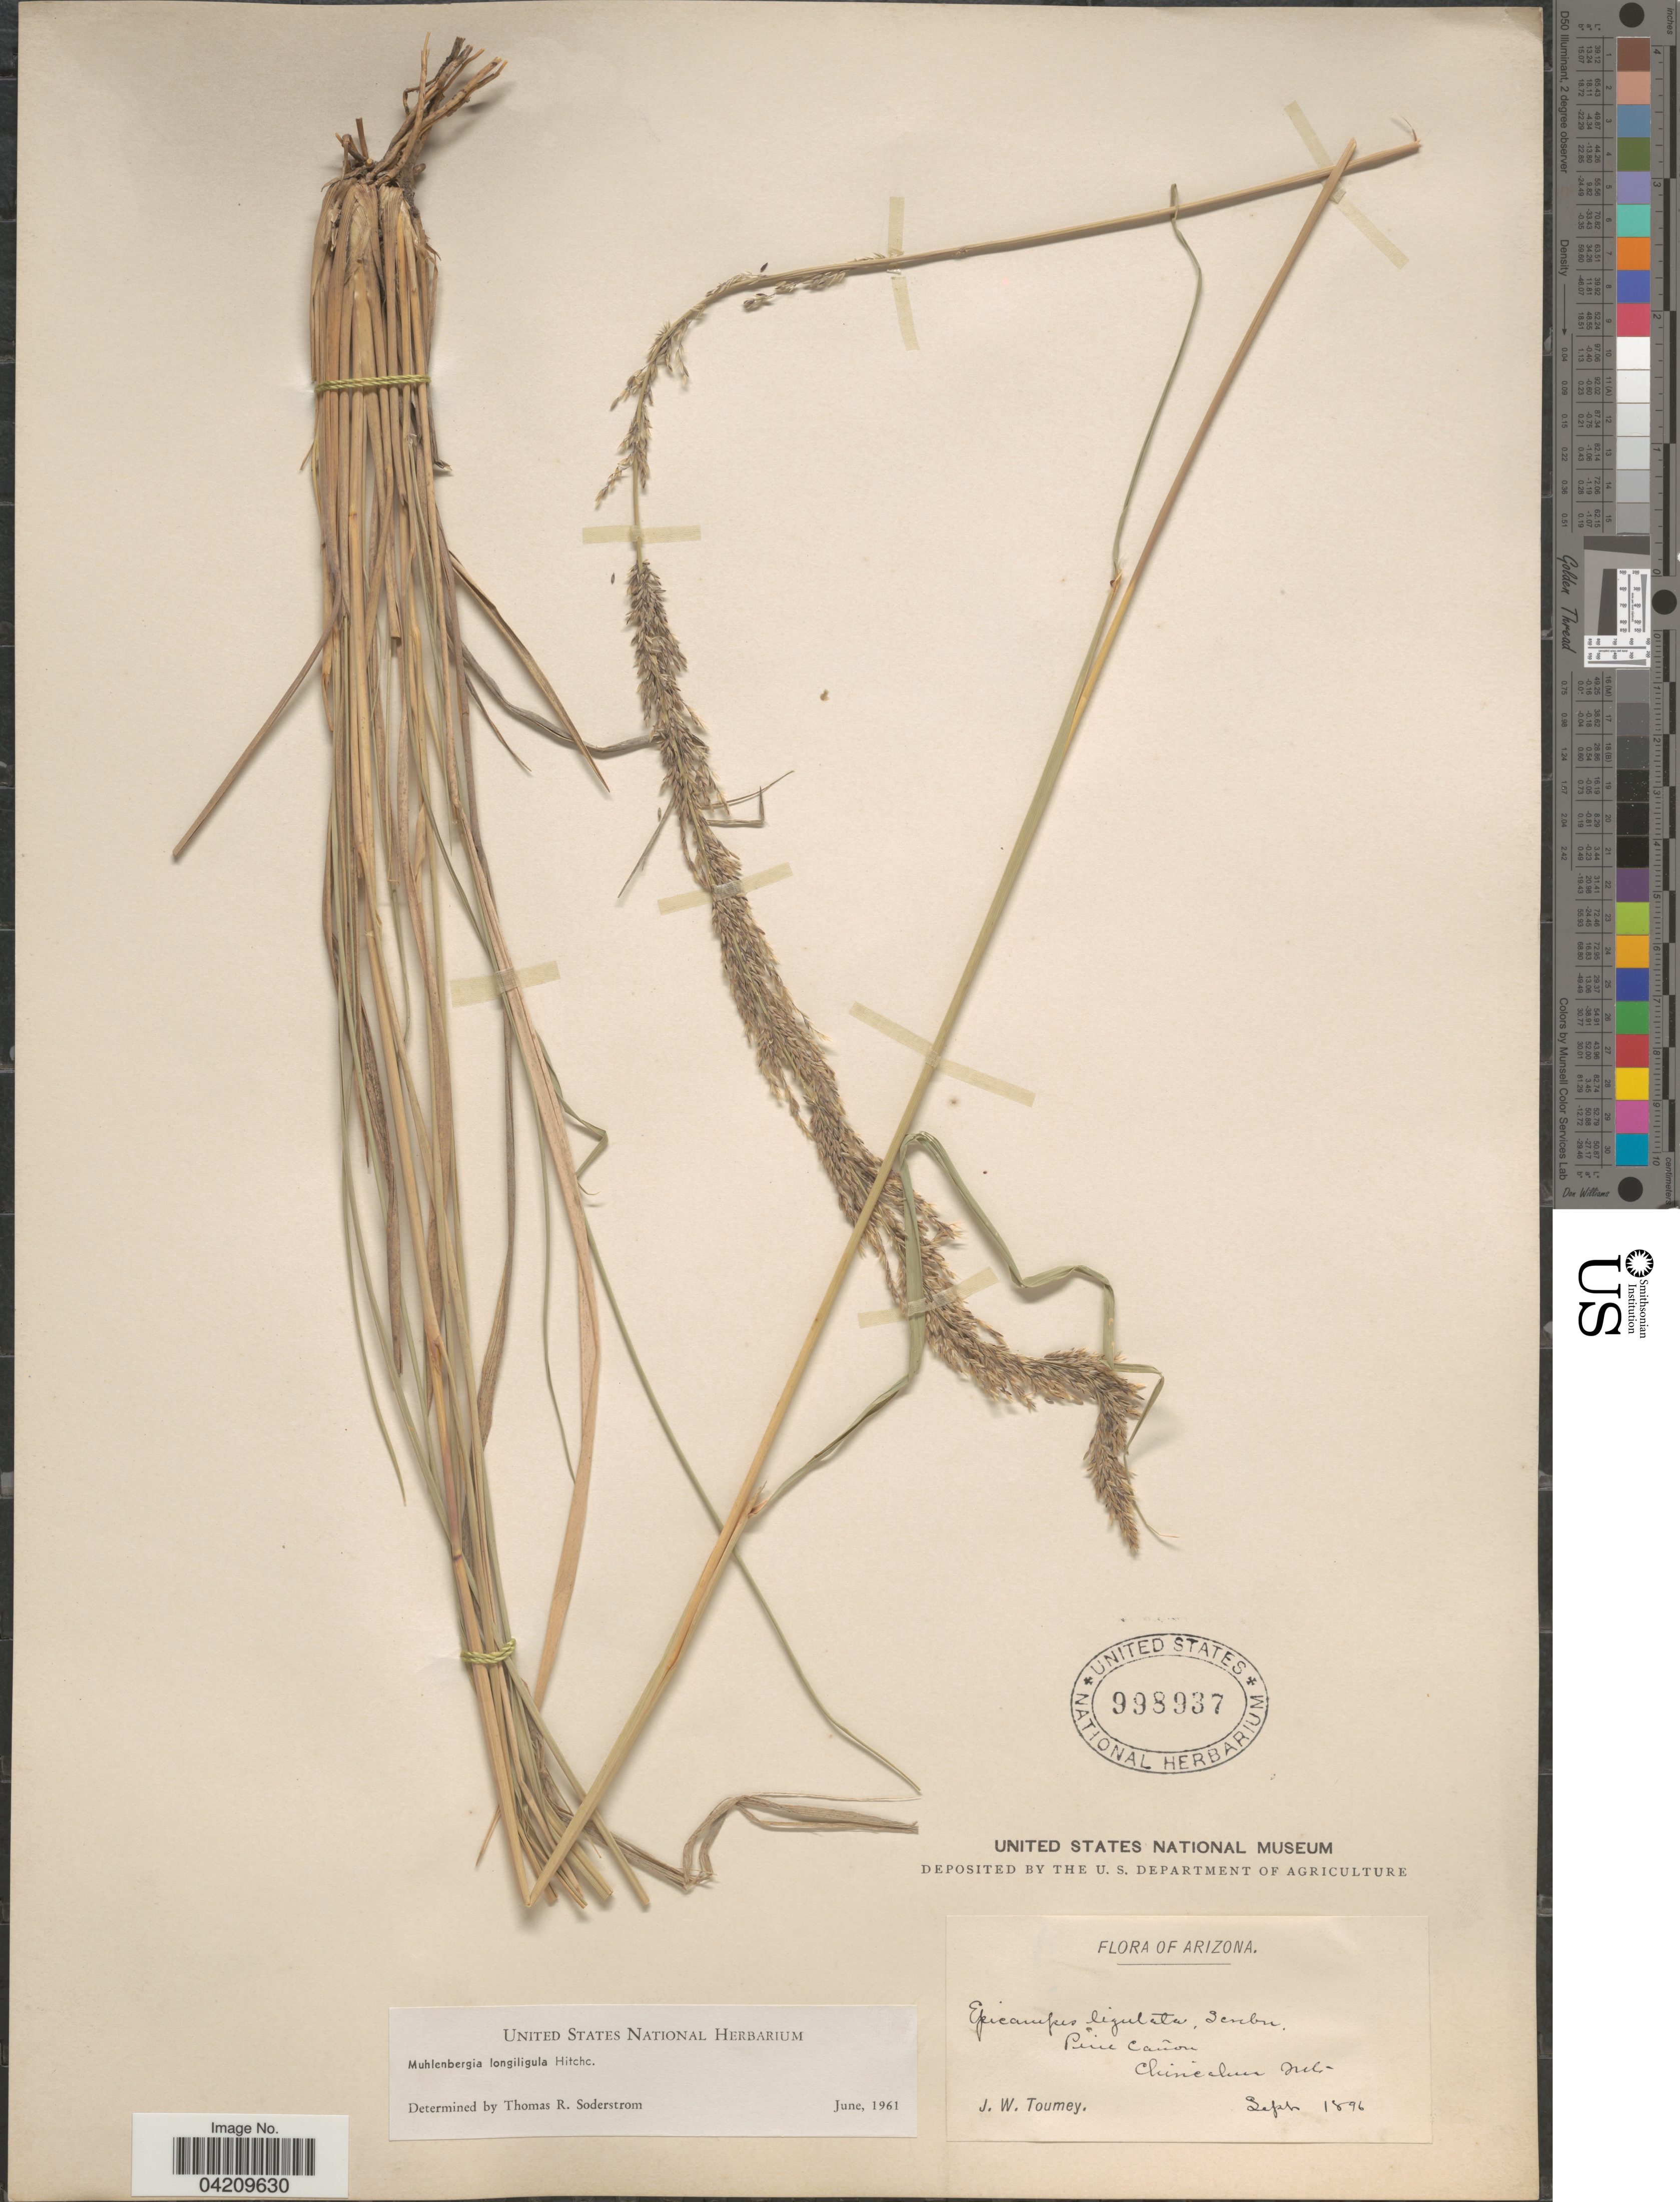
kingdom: Plantae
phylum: Tracheophyta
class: Liliopsida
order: Poales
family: Poaceae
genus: Muhlenbergia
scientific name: Muhlenbergia longiligula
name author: Hitchc.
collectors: J. W. Toumey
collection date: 1896-09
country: United States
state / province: Arizona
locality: Pine Cañon. Chiricahua Mts.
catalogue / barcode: US 998937